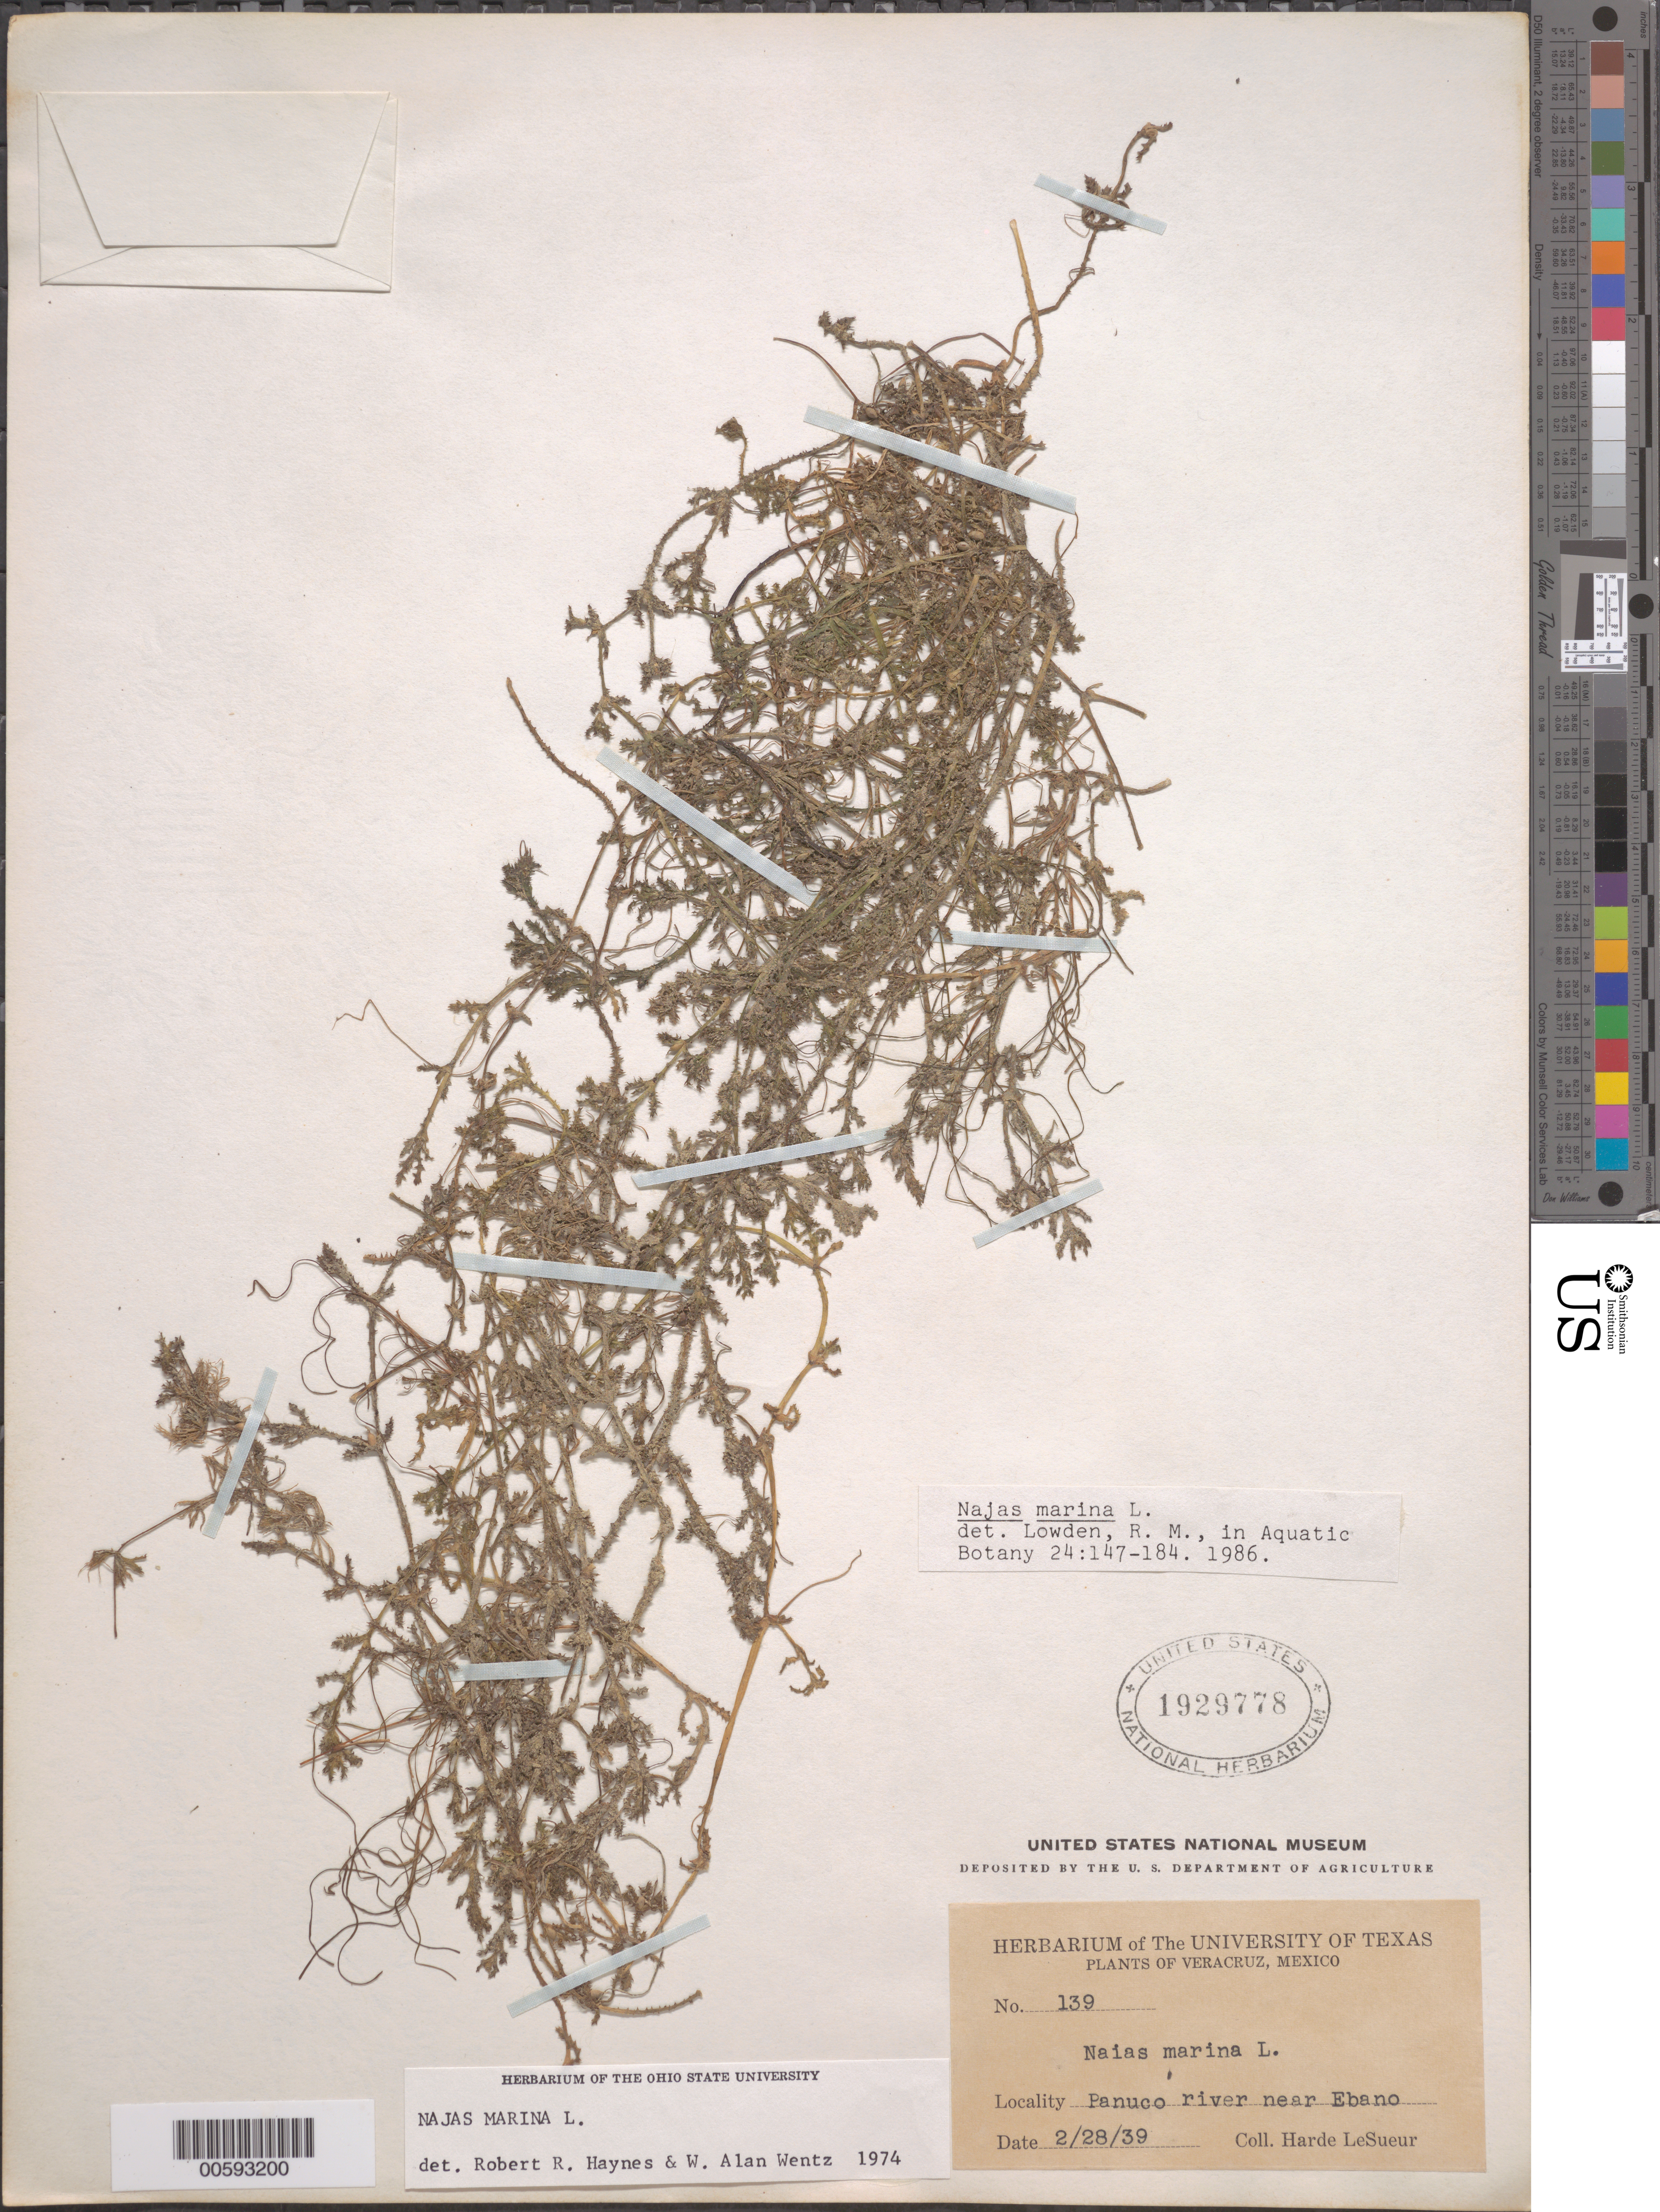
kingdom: Plantae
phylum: Tracheophyta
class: Liliopsida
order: Alismatales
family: Hydrocharitaceae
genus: Najas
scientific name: Najas marina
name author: L.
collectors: D. H. LeSueur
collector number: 139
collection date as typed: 28 Feb 1939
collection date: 1939-02-28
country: Mexico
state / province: Veracruz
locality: Panuco River near Ebano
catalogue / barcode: US 1929778